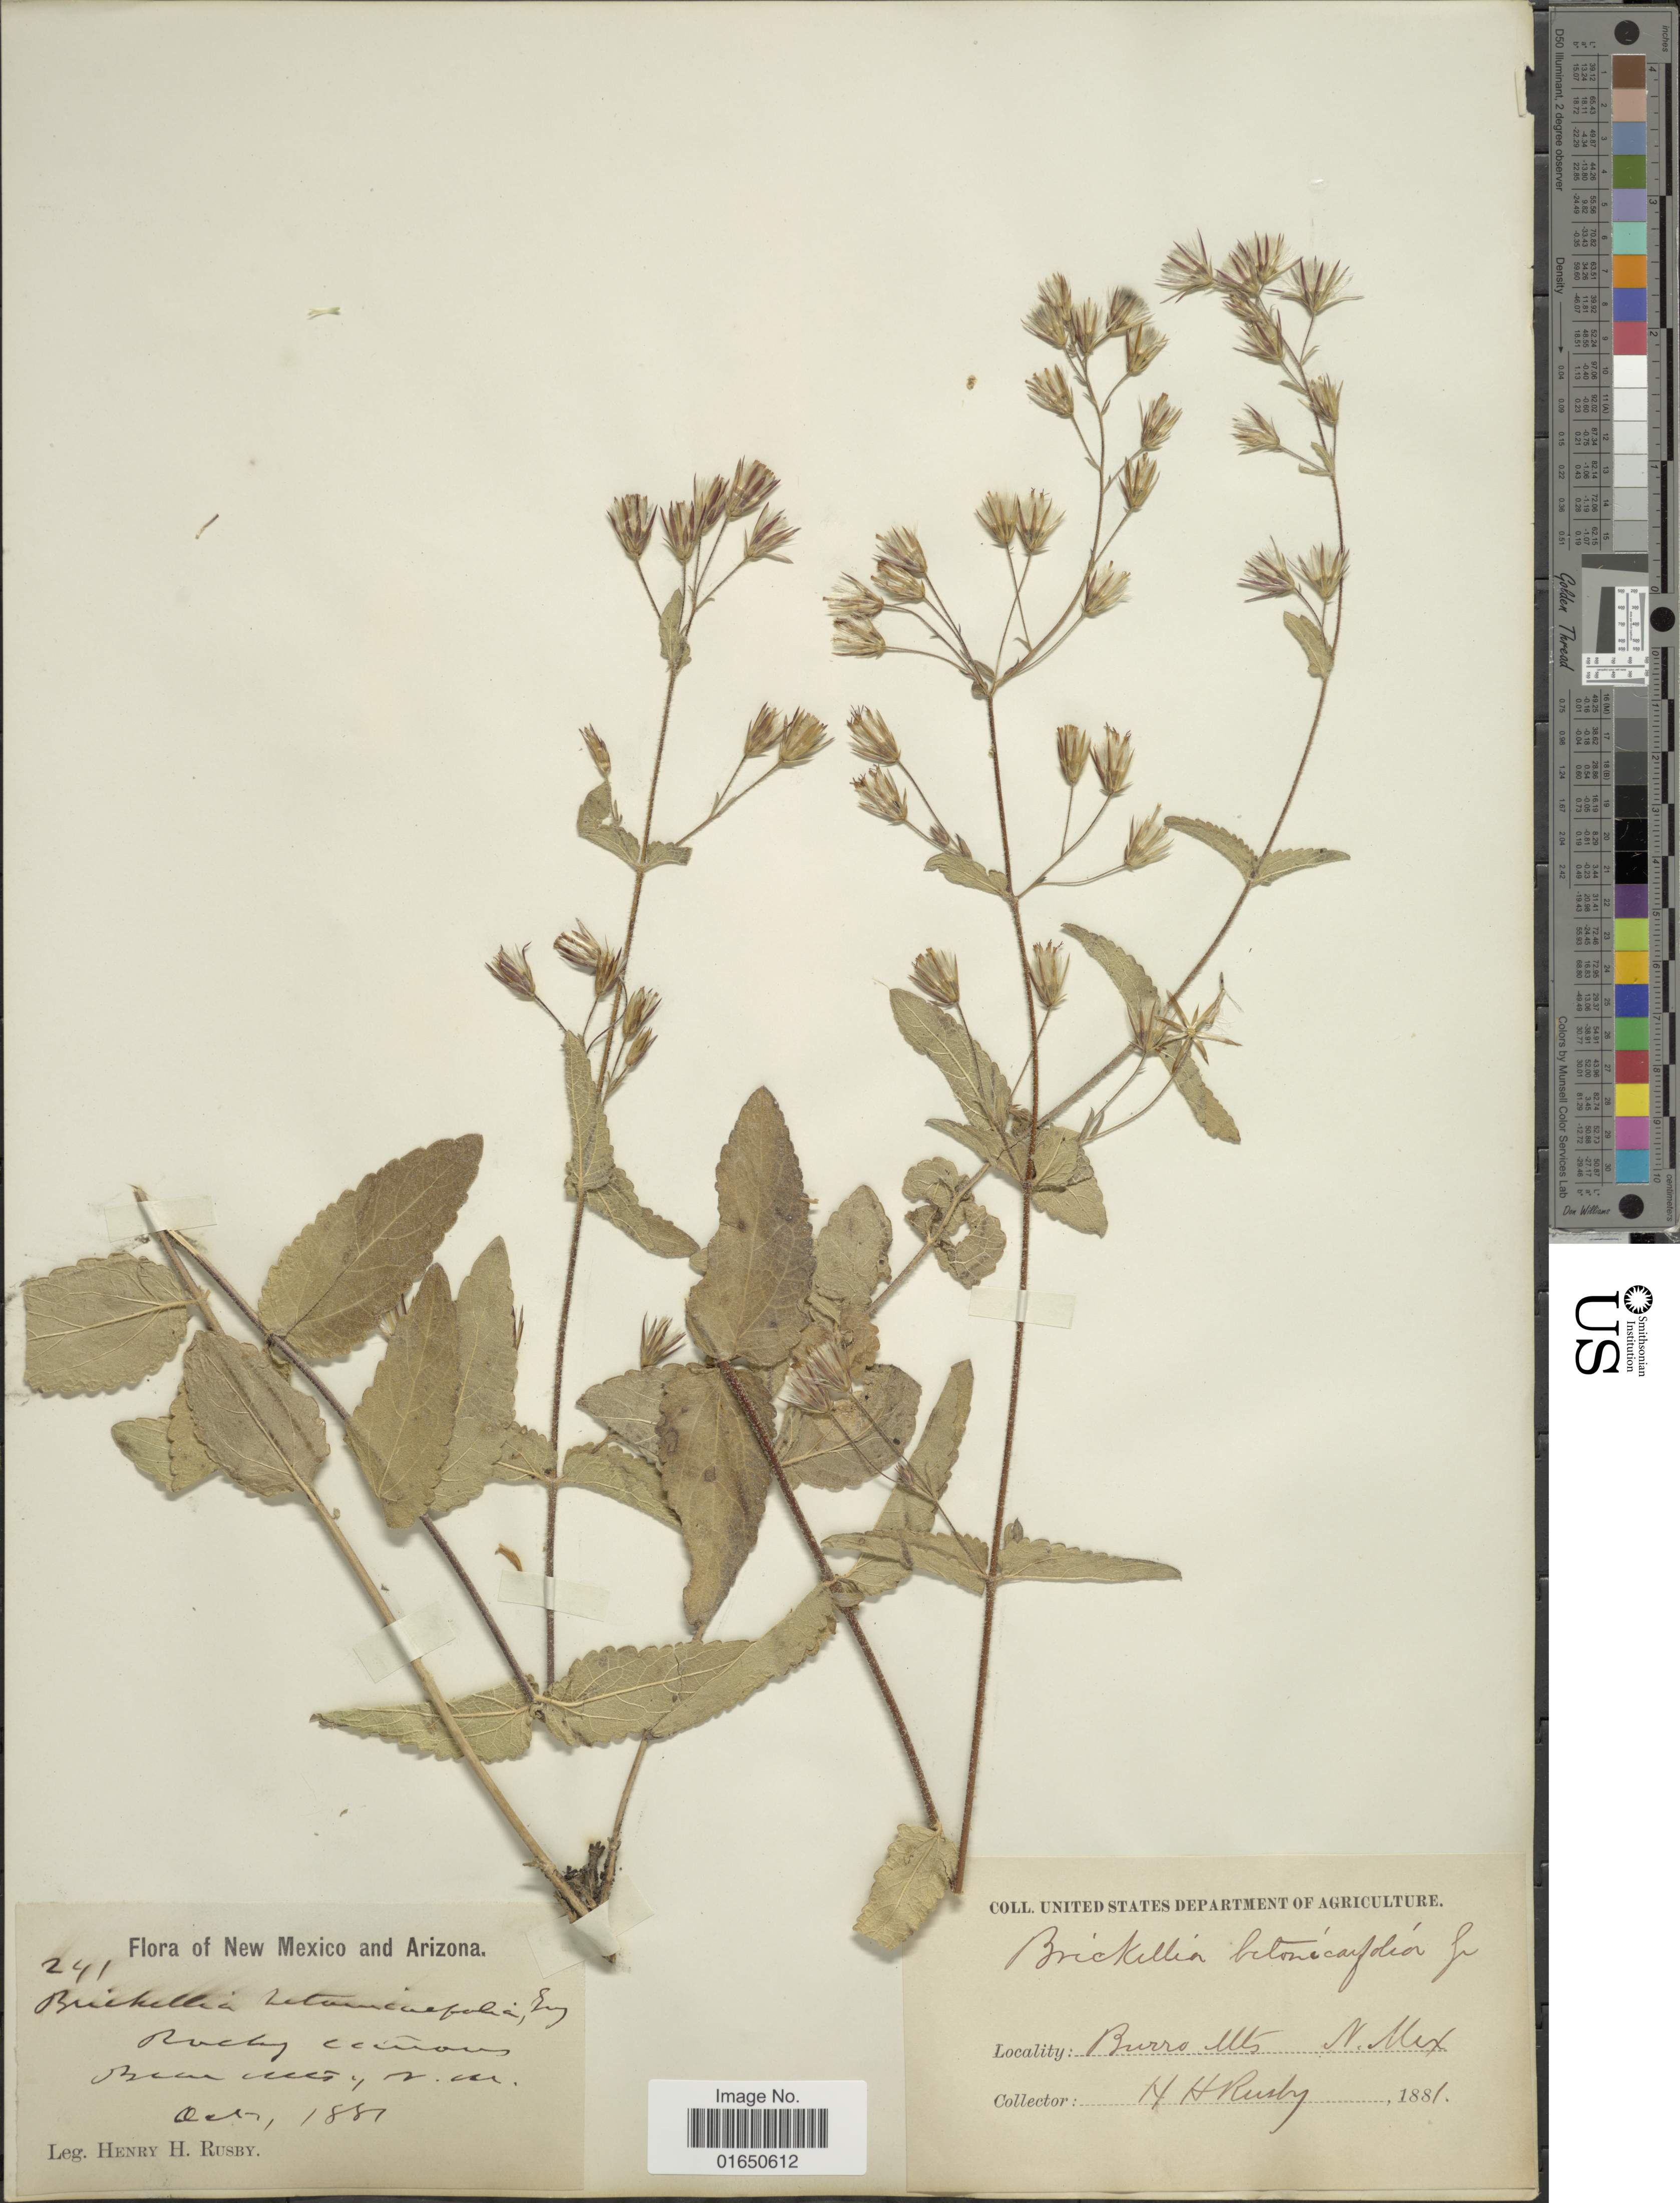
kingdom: Plantae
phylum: Tracheophyta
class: Magnoliopsida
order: Asterales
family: Asteraceae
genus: Brickellia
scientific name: Brickellia betonicifolia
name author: A. Gray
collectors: H. H. Rusby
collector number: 241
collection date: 1881-10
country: United States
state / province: New Mexico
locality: Rocky cañon. Burro Mts.